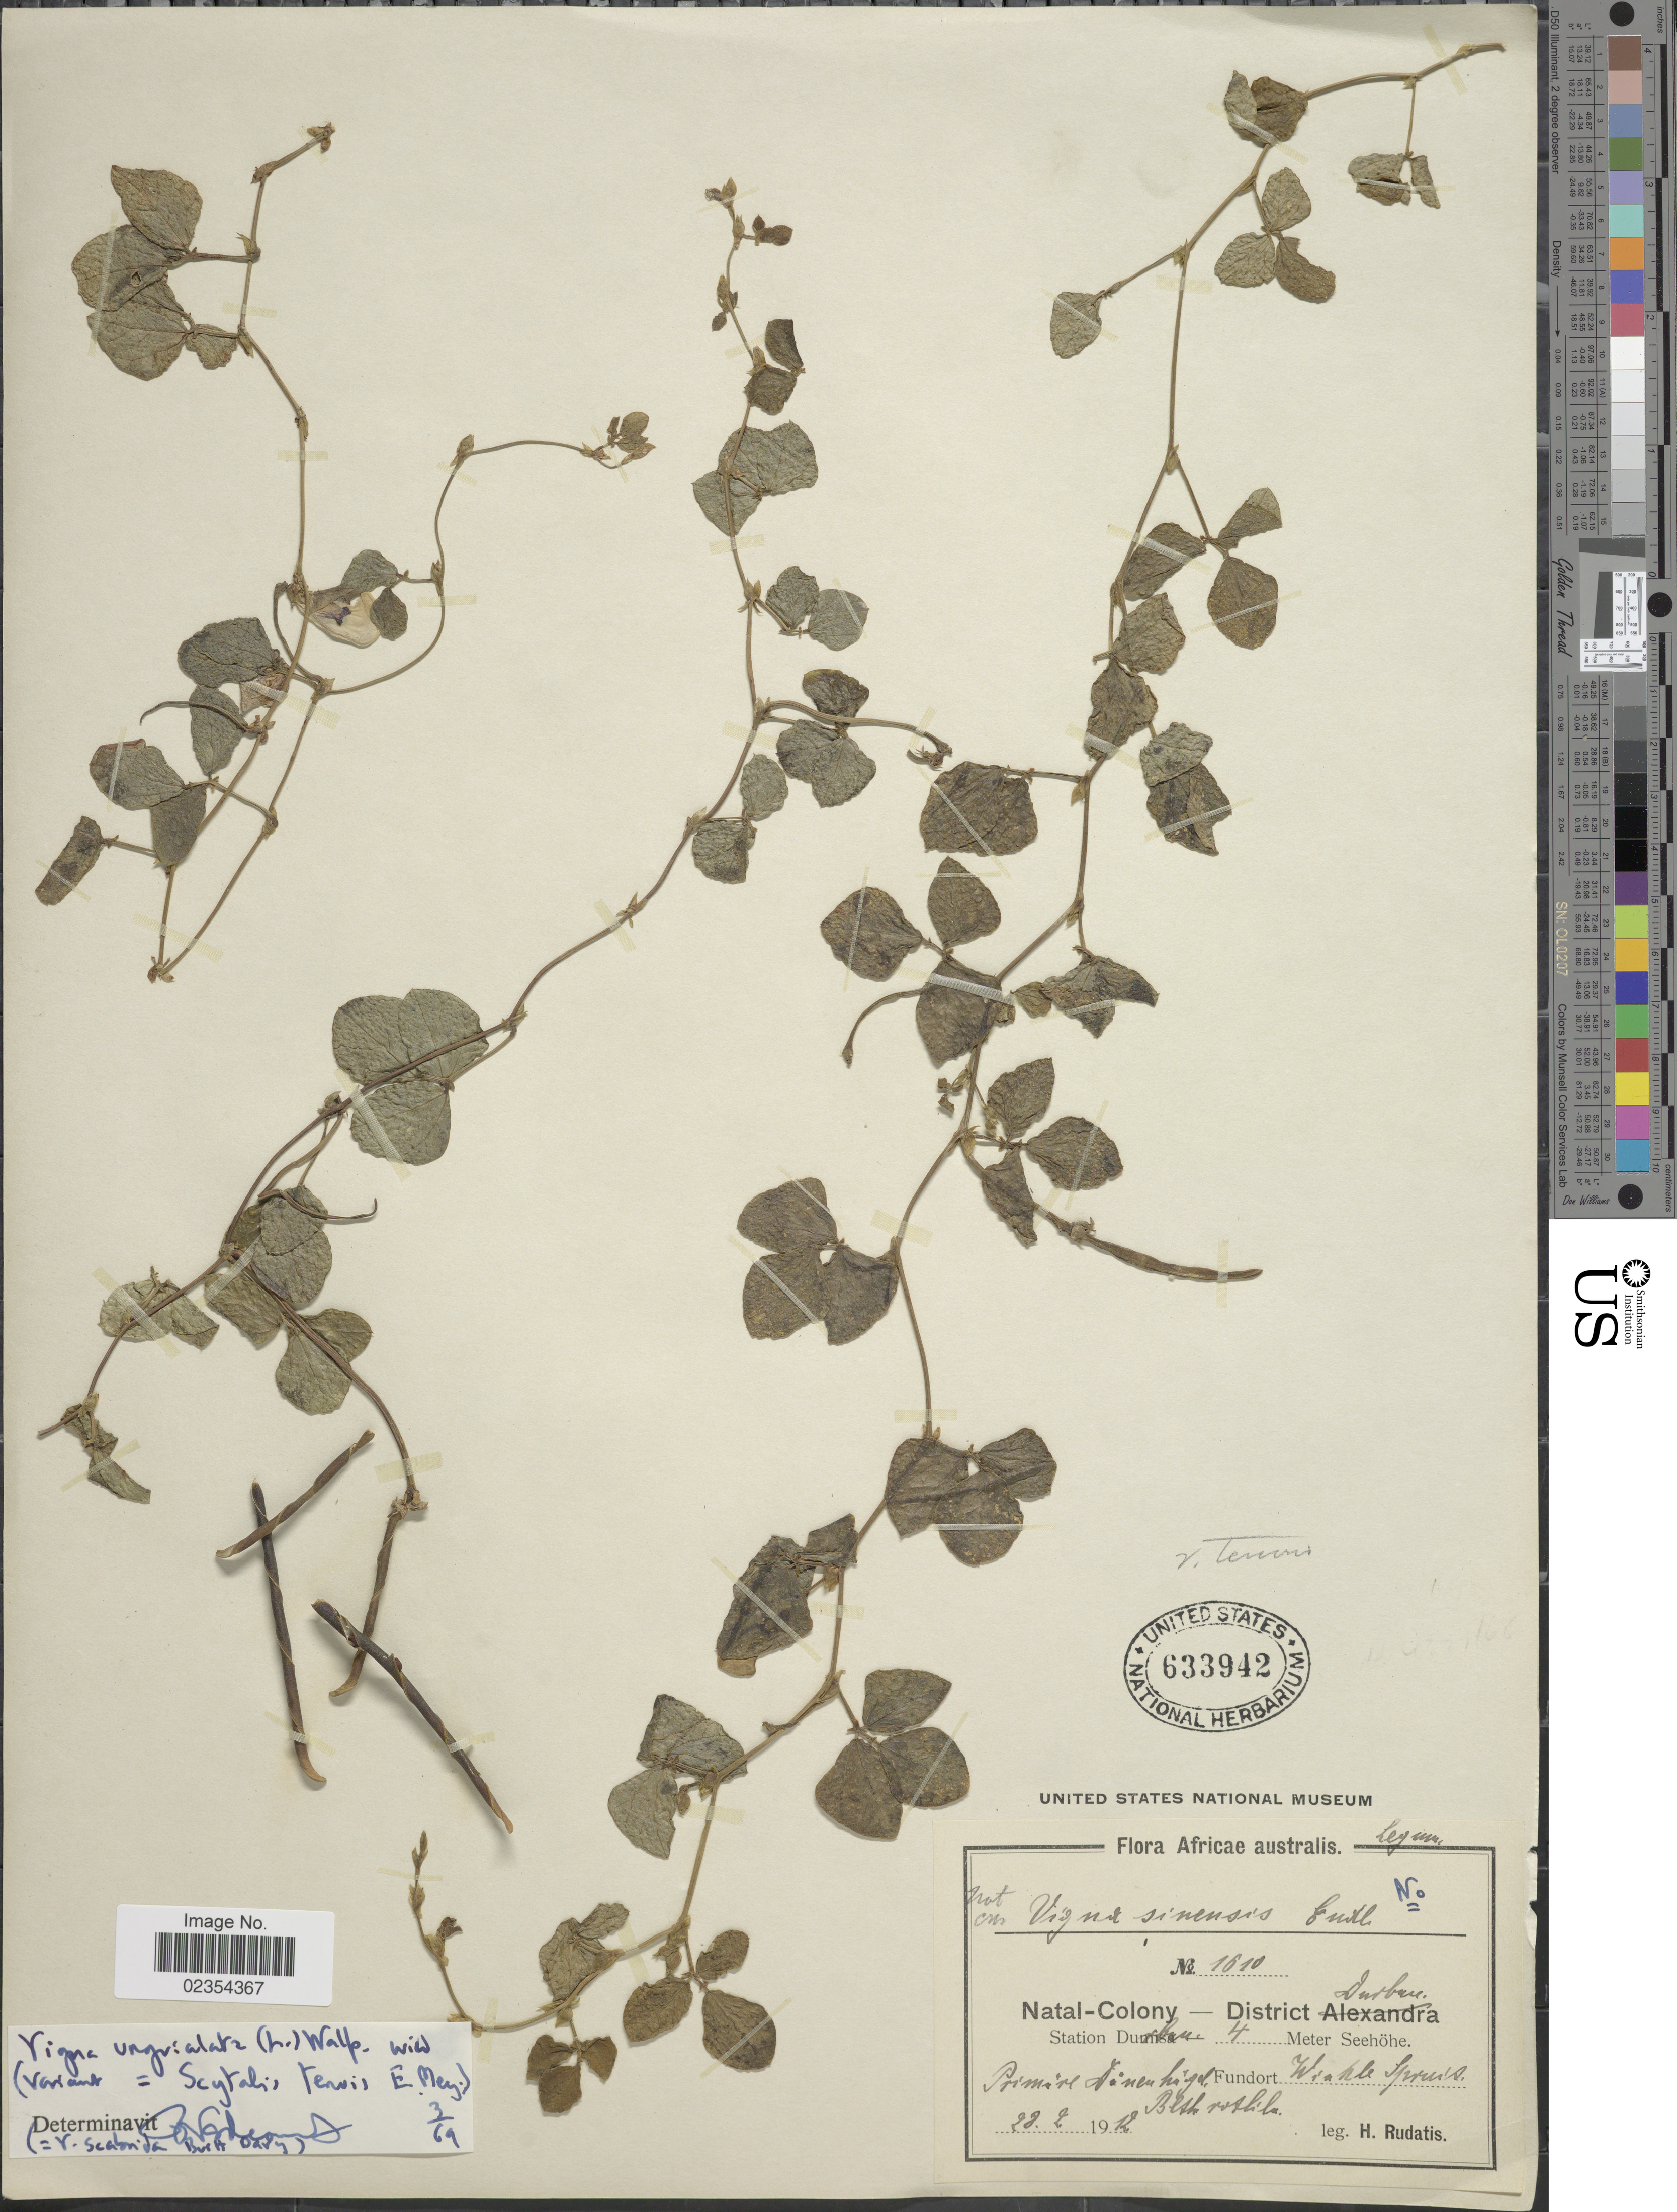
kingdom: Plantae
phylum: Tracheophyta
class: Magnoliopsida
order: Fabales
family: Fabaceae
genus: Vigna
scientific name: Vigna unguiculata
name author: (L.) Walp.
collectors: H. Rudatis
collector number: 1610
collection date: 1912-02-22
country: South Africa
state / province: KwaZulu-Natal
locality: Africae australis, Natal-Colony,District Durban, Station Durban, Primäre Dünen hügel, Fundort Winkle Spruis [Spruit]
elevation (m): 4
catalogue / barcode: US 633942